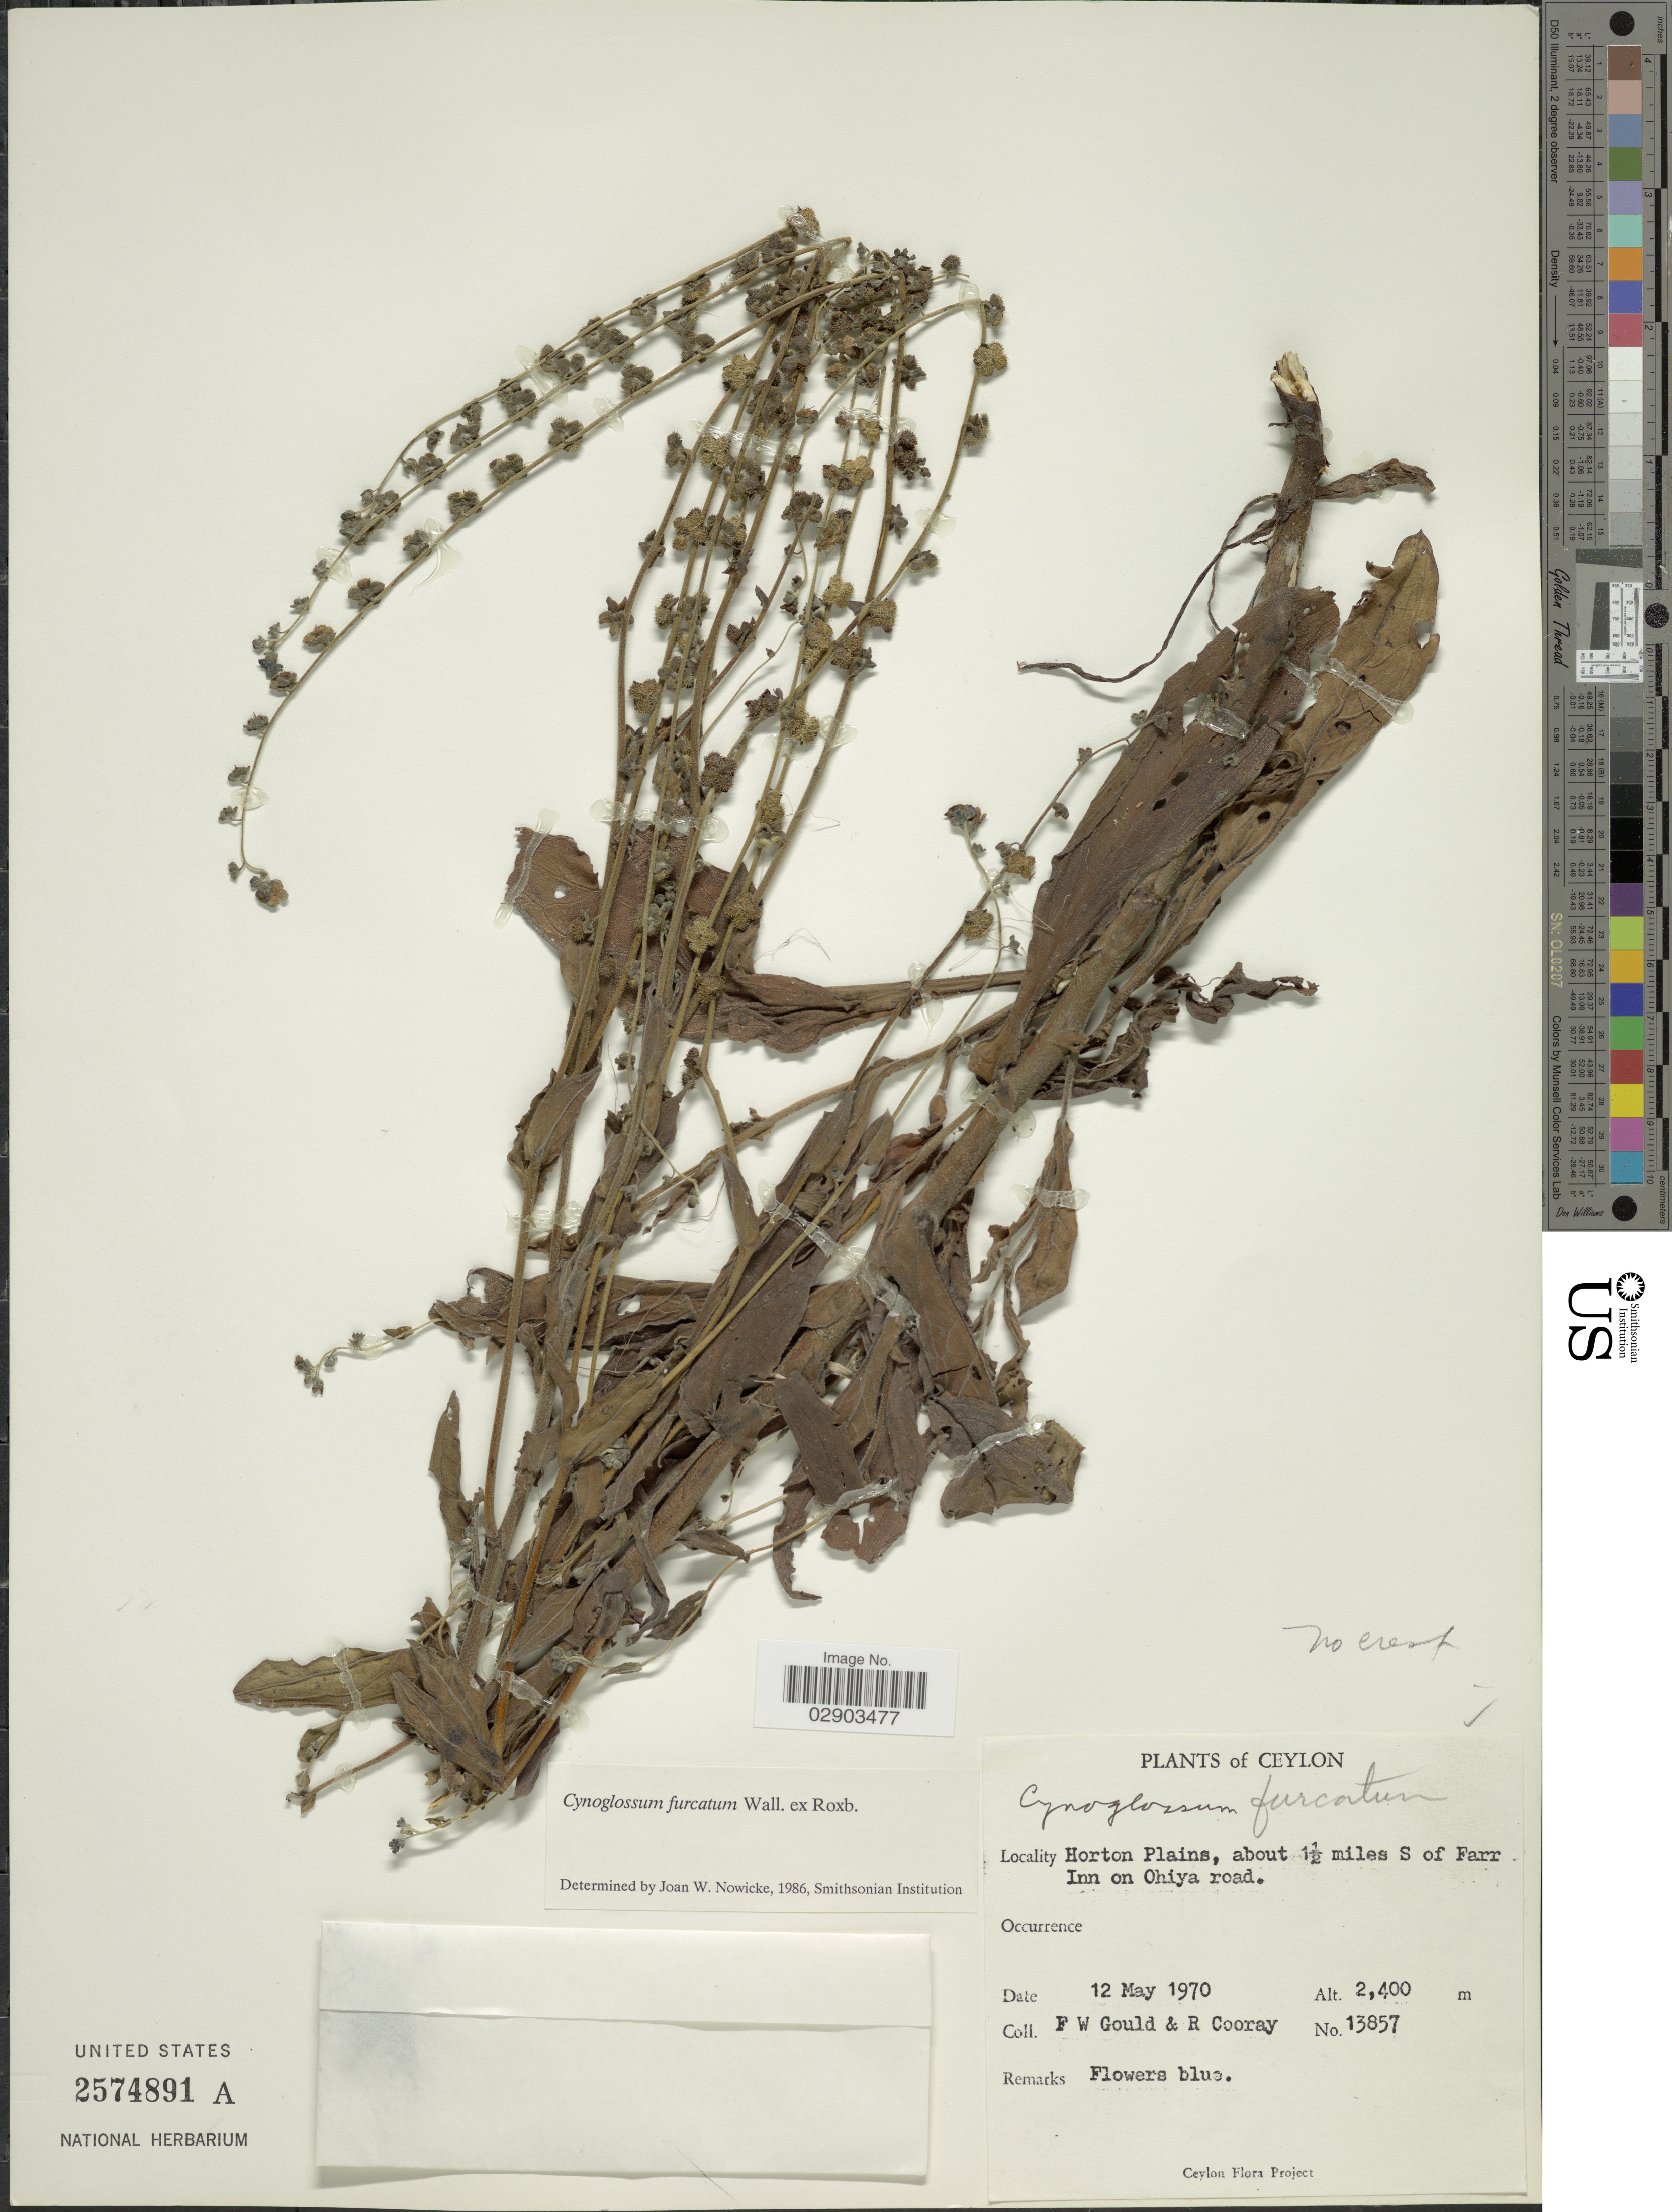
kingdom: Plantae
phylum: Tracheophyta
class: Magnoliopsida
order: Boraginales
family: Boraginaceae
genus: Cynoglossum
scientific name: Cynoglossum furcatum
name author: Wall.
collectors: F. W. Gould & R. Cooray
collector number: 13857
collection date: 1970-05-12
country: Sri Lanka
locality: Ceylon. Horton Plains, about 1½ miles S of Farr Inn on Ohiya road.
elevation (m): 2400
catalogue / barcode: US 2574891A